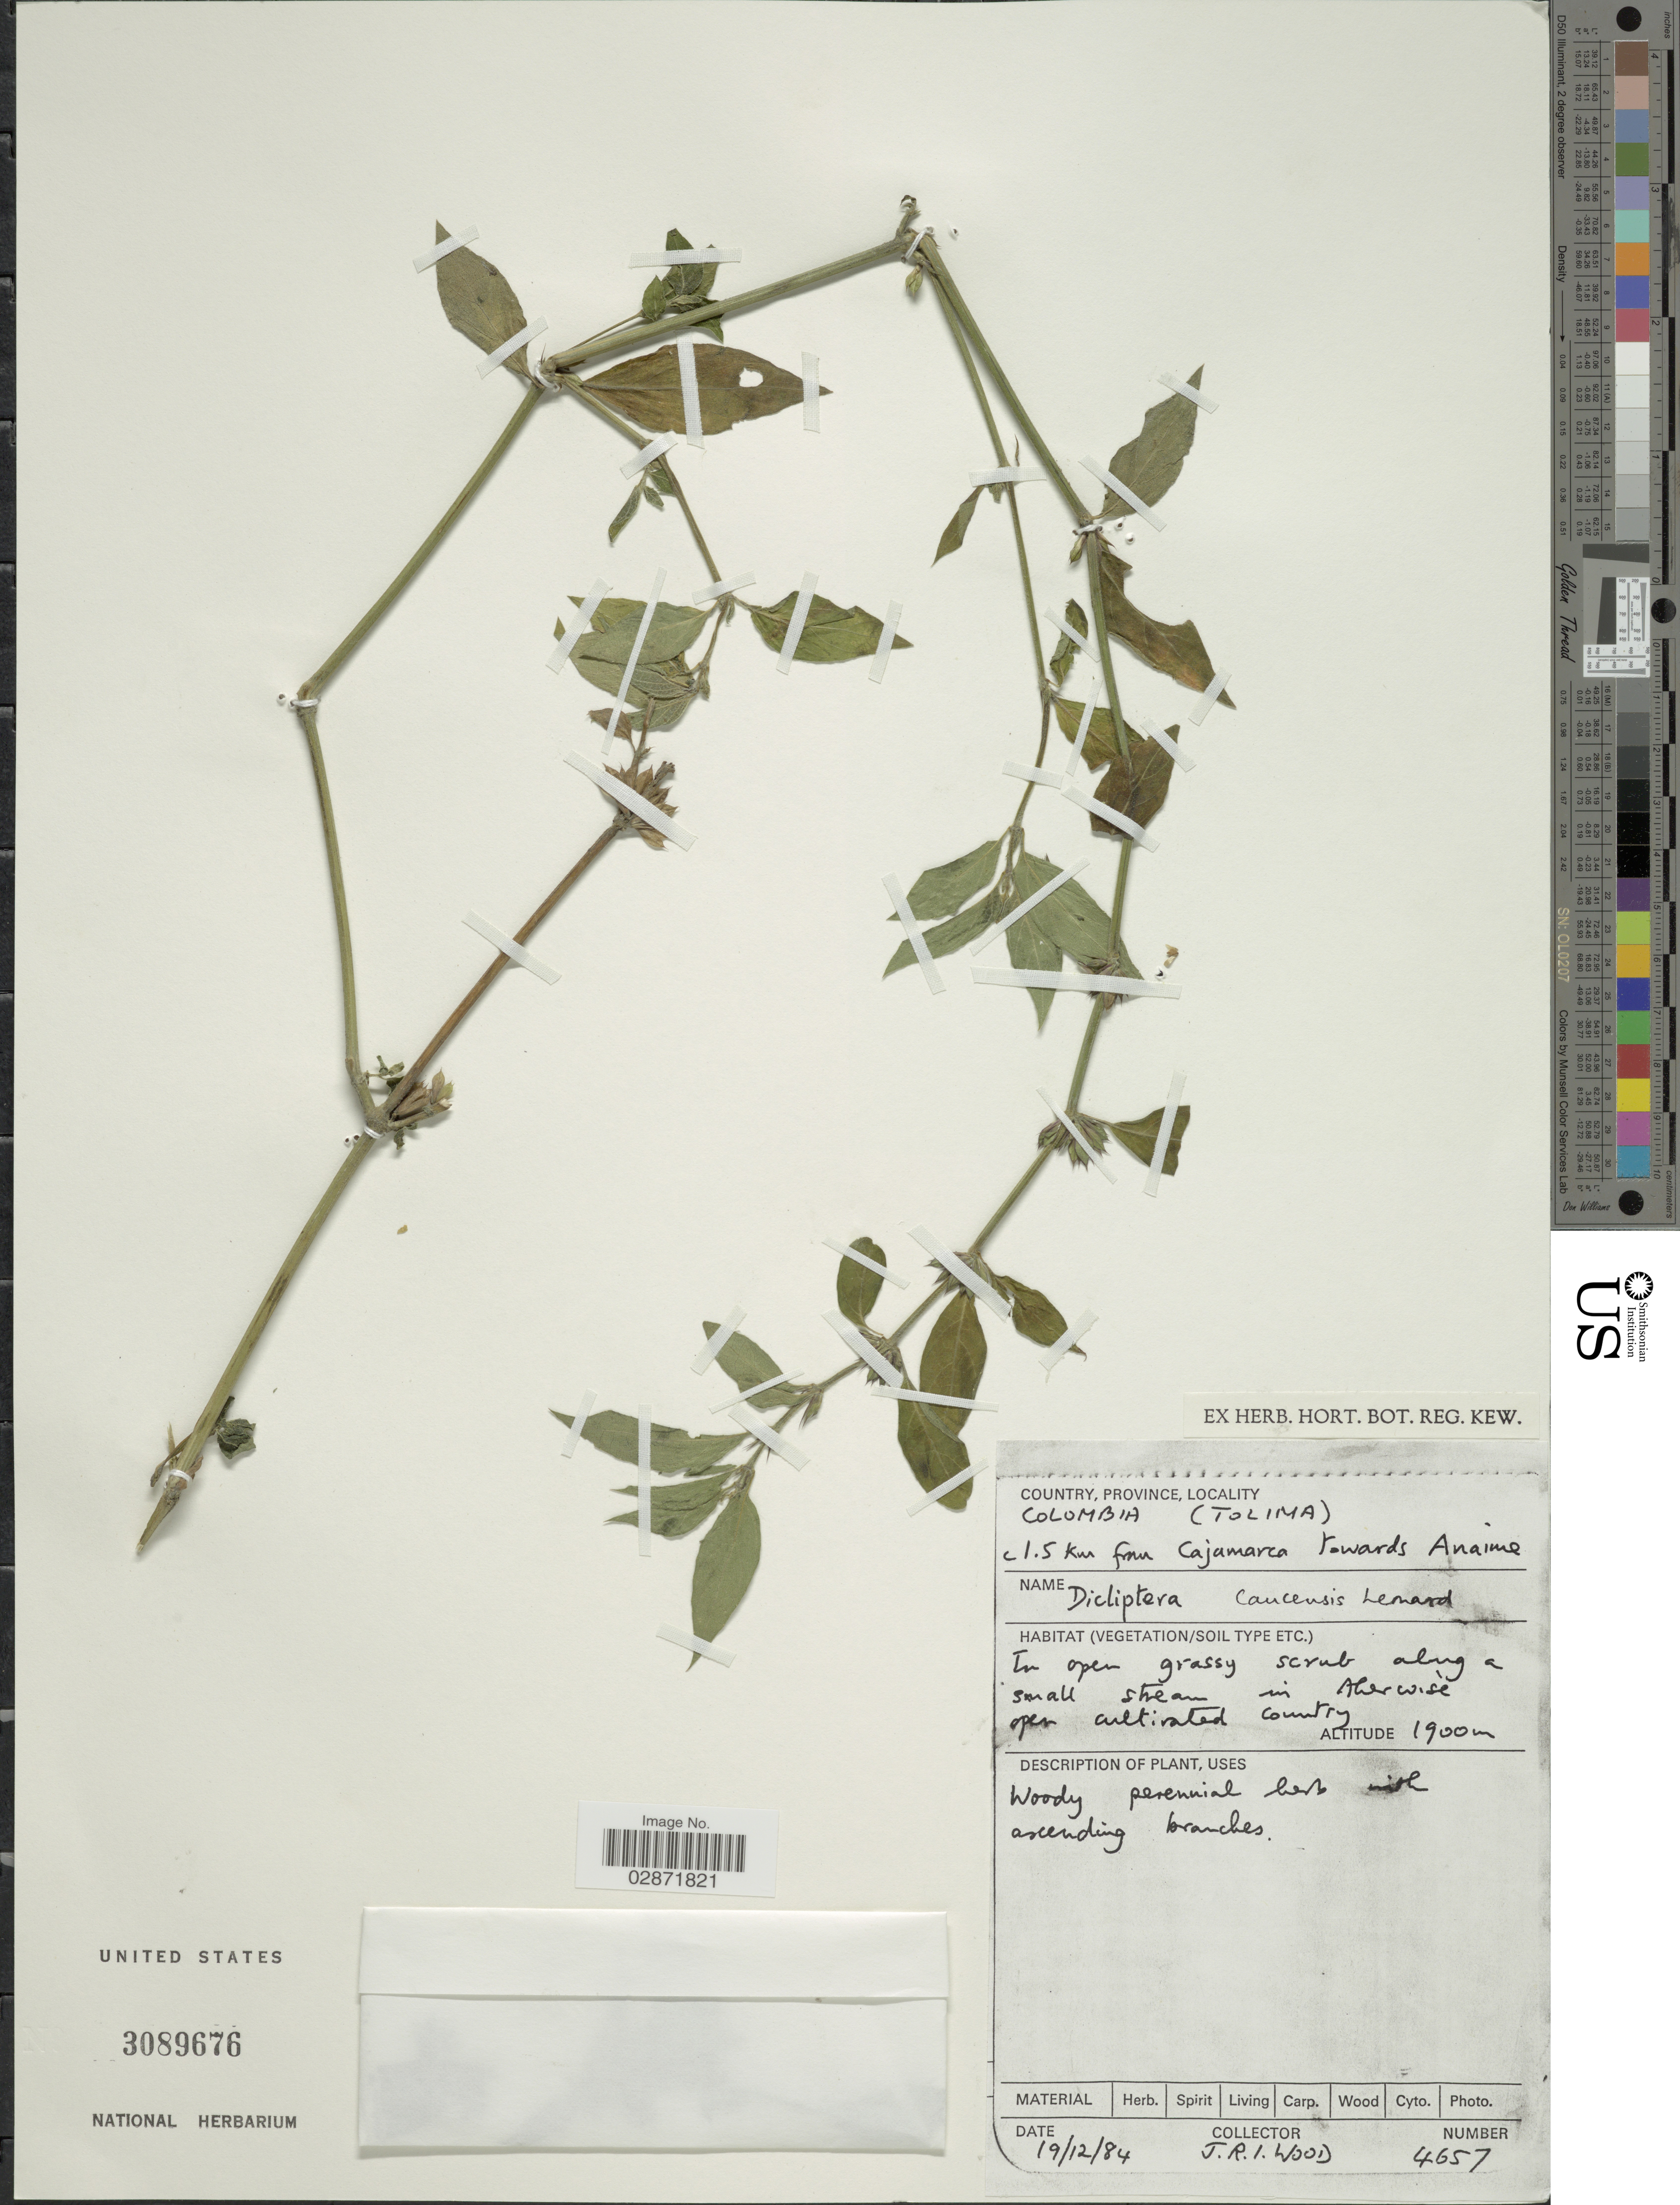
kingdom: Plantae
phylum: Tracheophyta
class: Magnoliopsida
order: Lamiales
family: Acanthaceae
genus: Dicliptera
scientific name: Dicliptera caucensis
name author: Leonard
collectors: J. R. I. Wood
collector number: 4657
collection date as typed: Transcribed d/m/y: 19/12/84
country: Colombia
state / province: Tolima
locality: C 1.5 km from Cajamarca towards Anaime.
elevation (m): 1900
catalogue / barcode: US 3089676